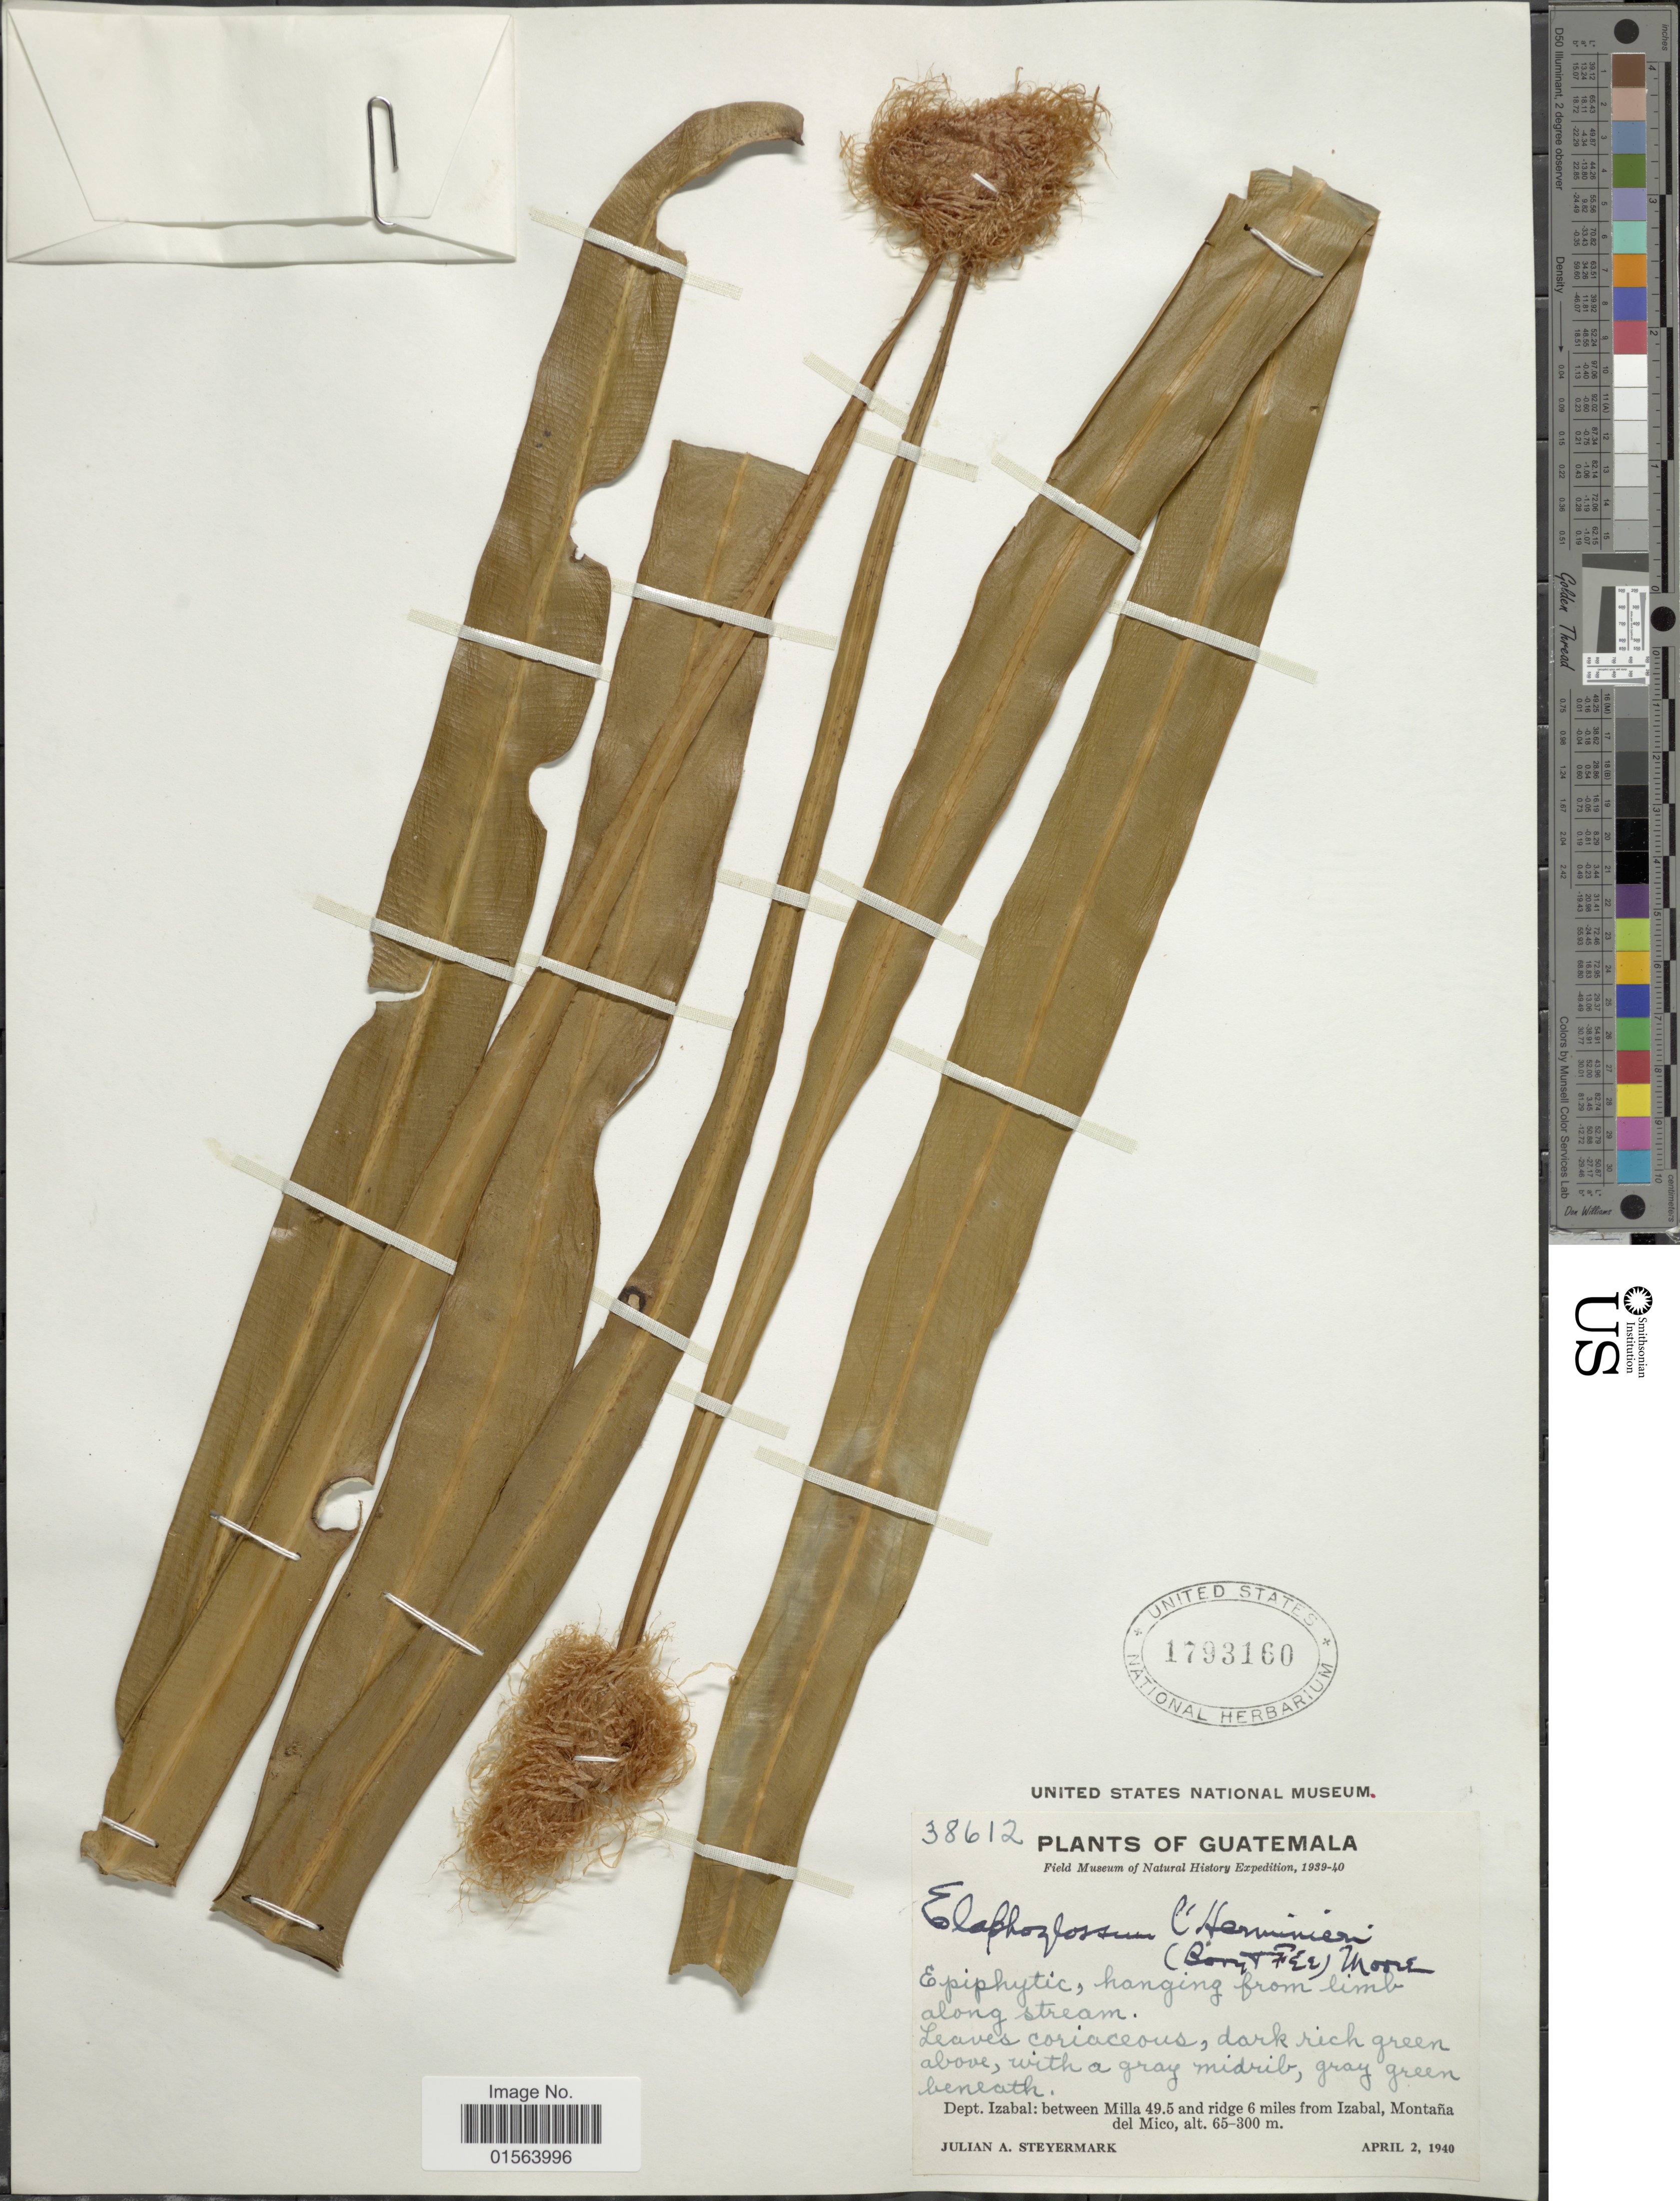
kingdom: Plantae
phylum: Tracheophyta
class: Polypodiopsida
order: Polypodiales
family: Dryopteridaceae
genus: Elaphoglossum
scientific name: Elaphoglossum herminieri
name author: (Bory & Fée) T. Moore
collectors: J. Steyermark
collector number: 38612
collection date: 1940-04-02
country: Guatemala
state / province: Izabal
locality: Dept. Izabal: between Milla 49.5 and ridge 6 miles from Izabal, Montana del Mico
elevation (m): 65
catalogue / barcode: US 1793160